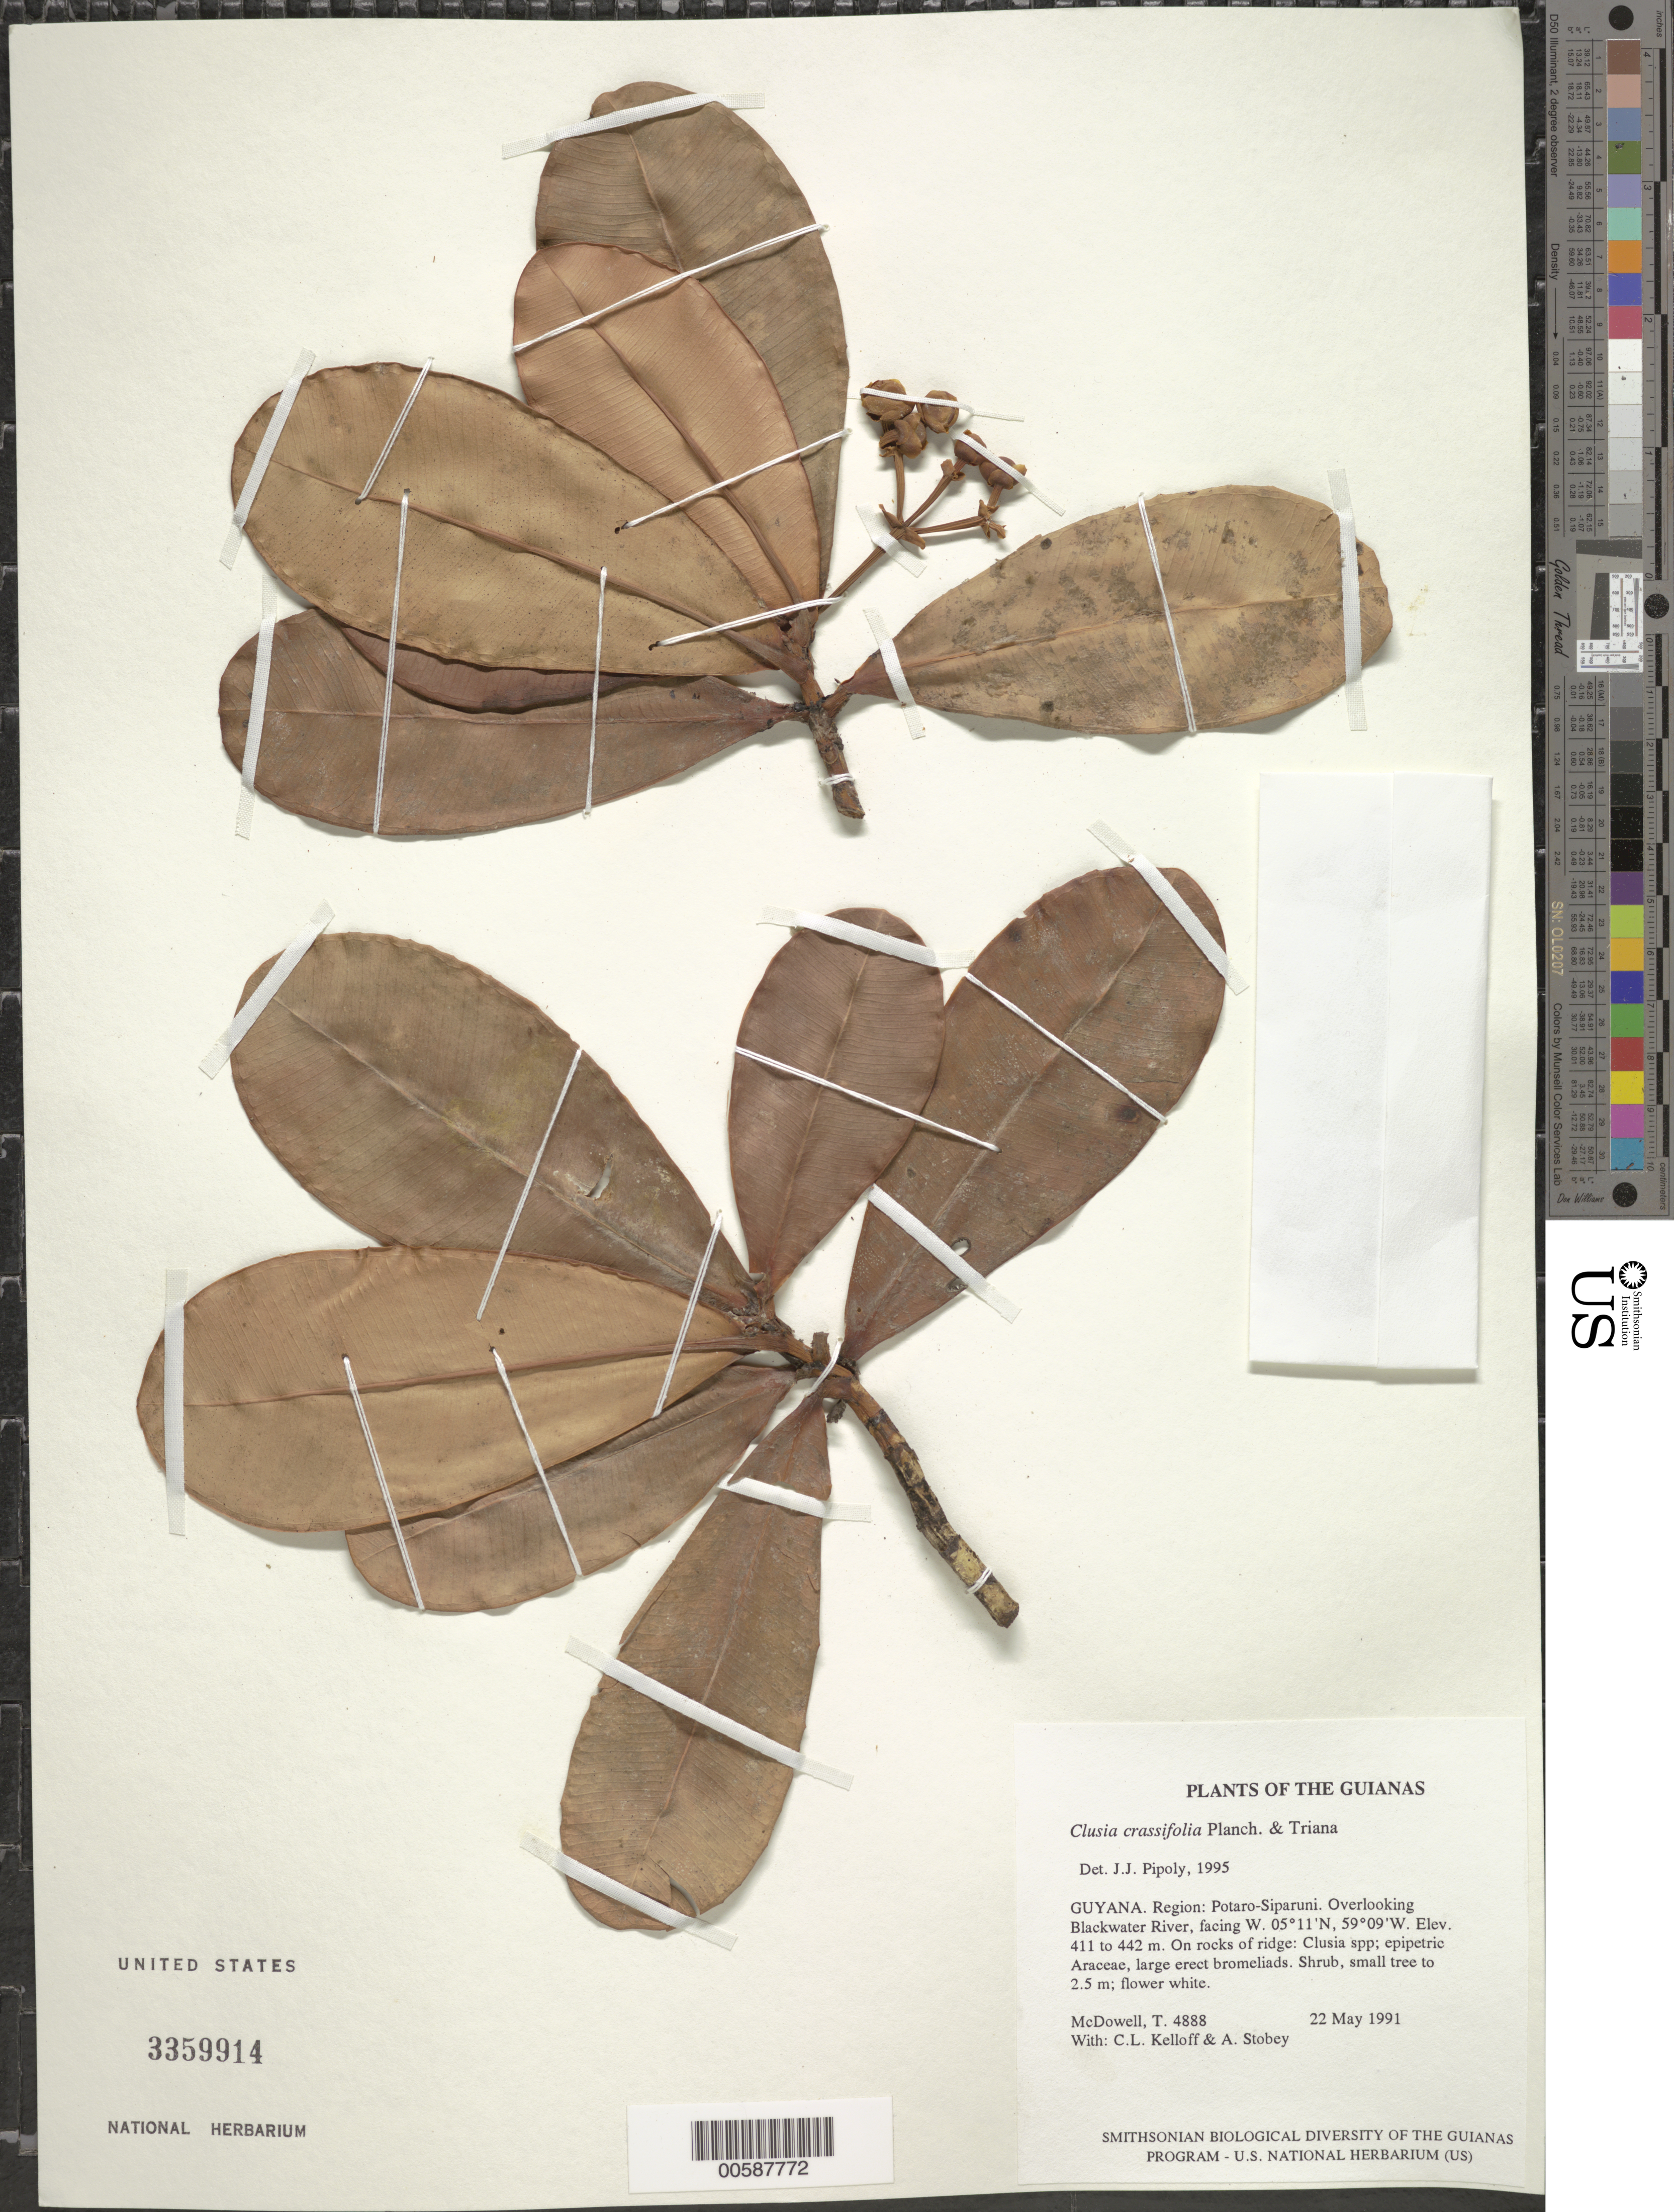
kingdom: Plantae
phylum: Tracheophyta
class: Magnoliopsida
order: Malpighiales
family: Clusiaceae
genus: Clusia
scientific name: Clusia crassifolia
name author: Planch. & Triana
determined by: Pipoly, J. J., III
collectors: T. McDowell, C. L. Kelloff & A. Stobey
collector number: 4888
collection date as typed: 22 May 1991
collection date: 1991-05-22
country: Guyana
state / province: Potaro-Siparuni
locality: Overlooking Blackwater River, facing W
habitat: On rocks of ridge: Clusia spp; epipetric Araceae, large erect bromeliads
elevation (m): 411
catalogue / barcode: US 3359914